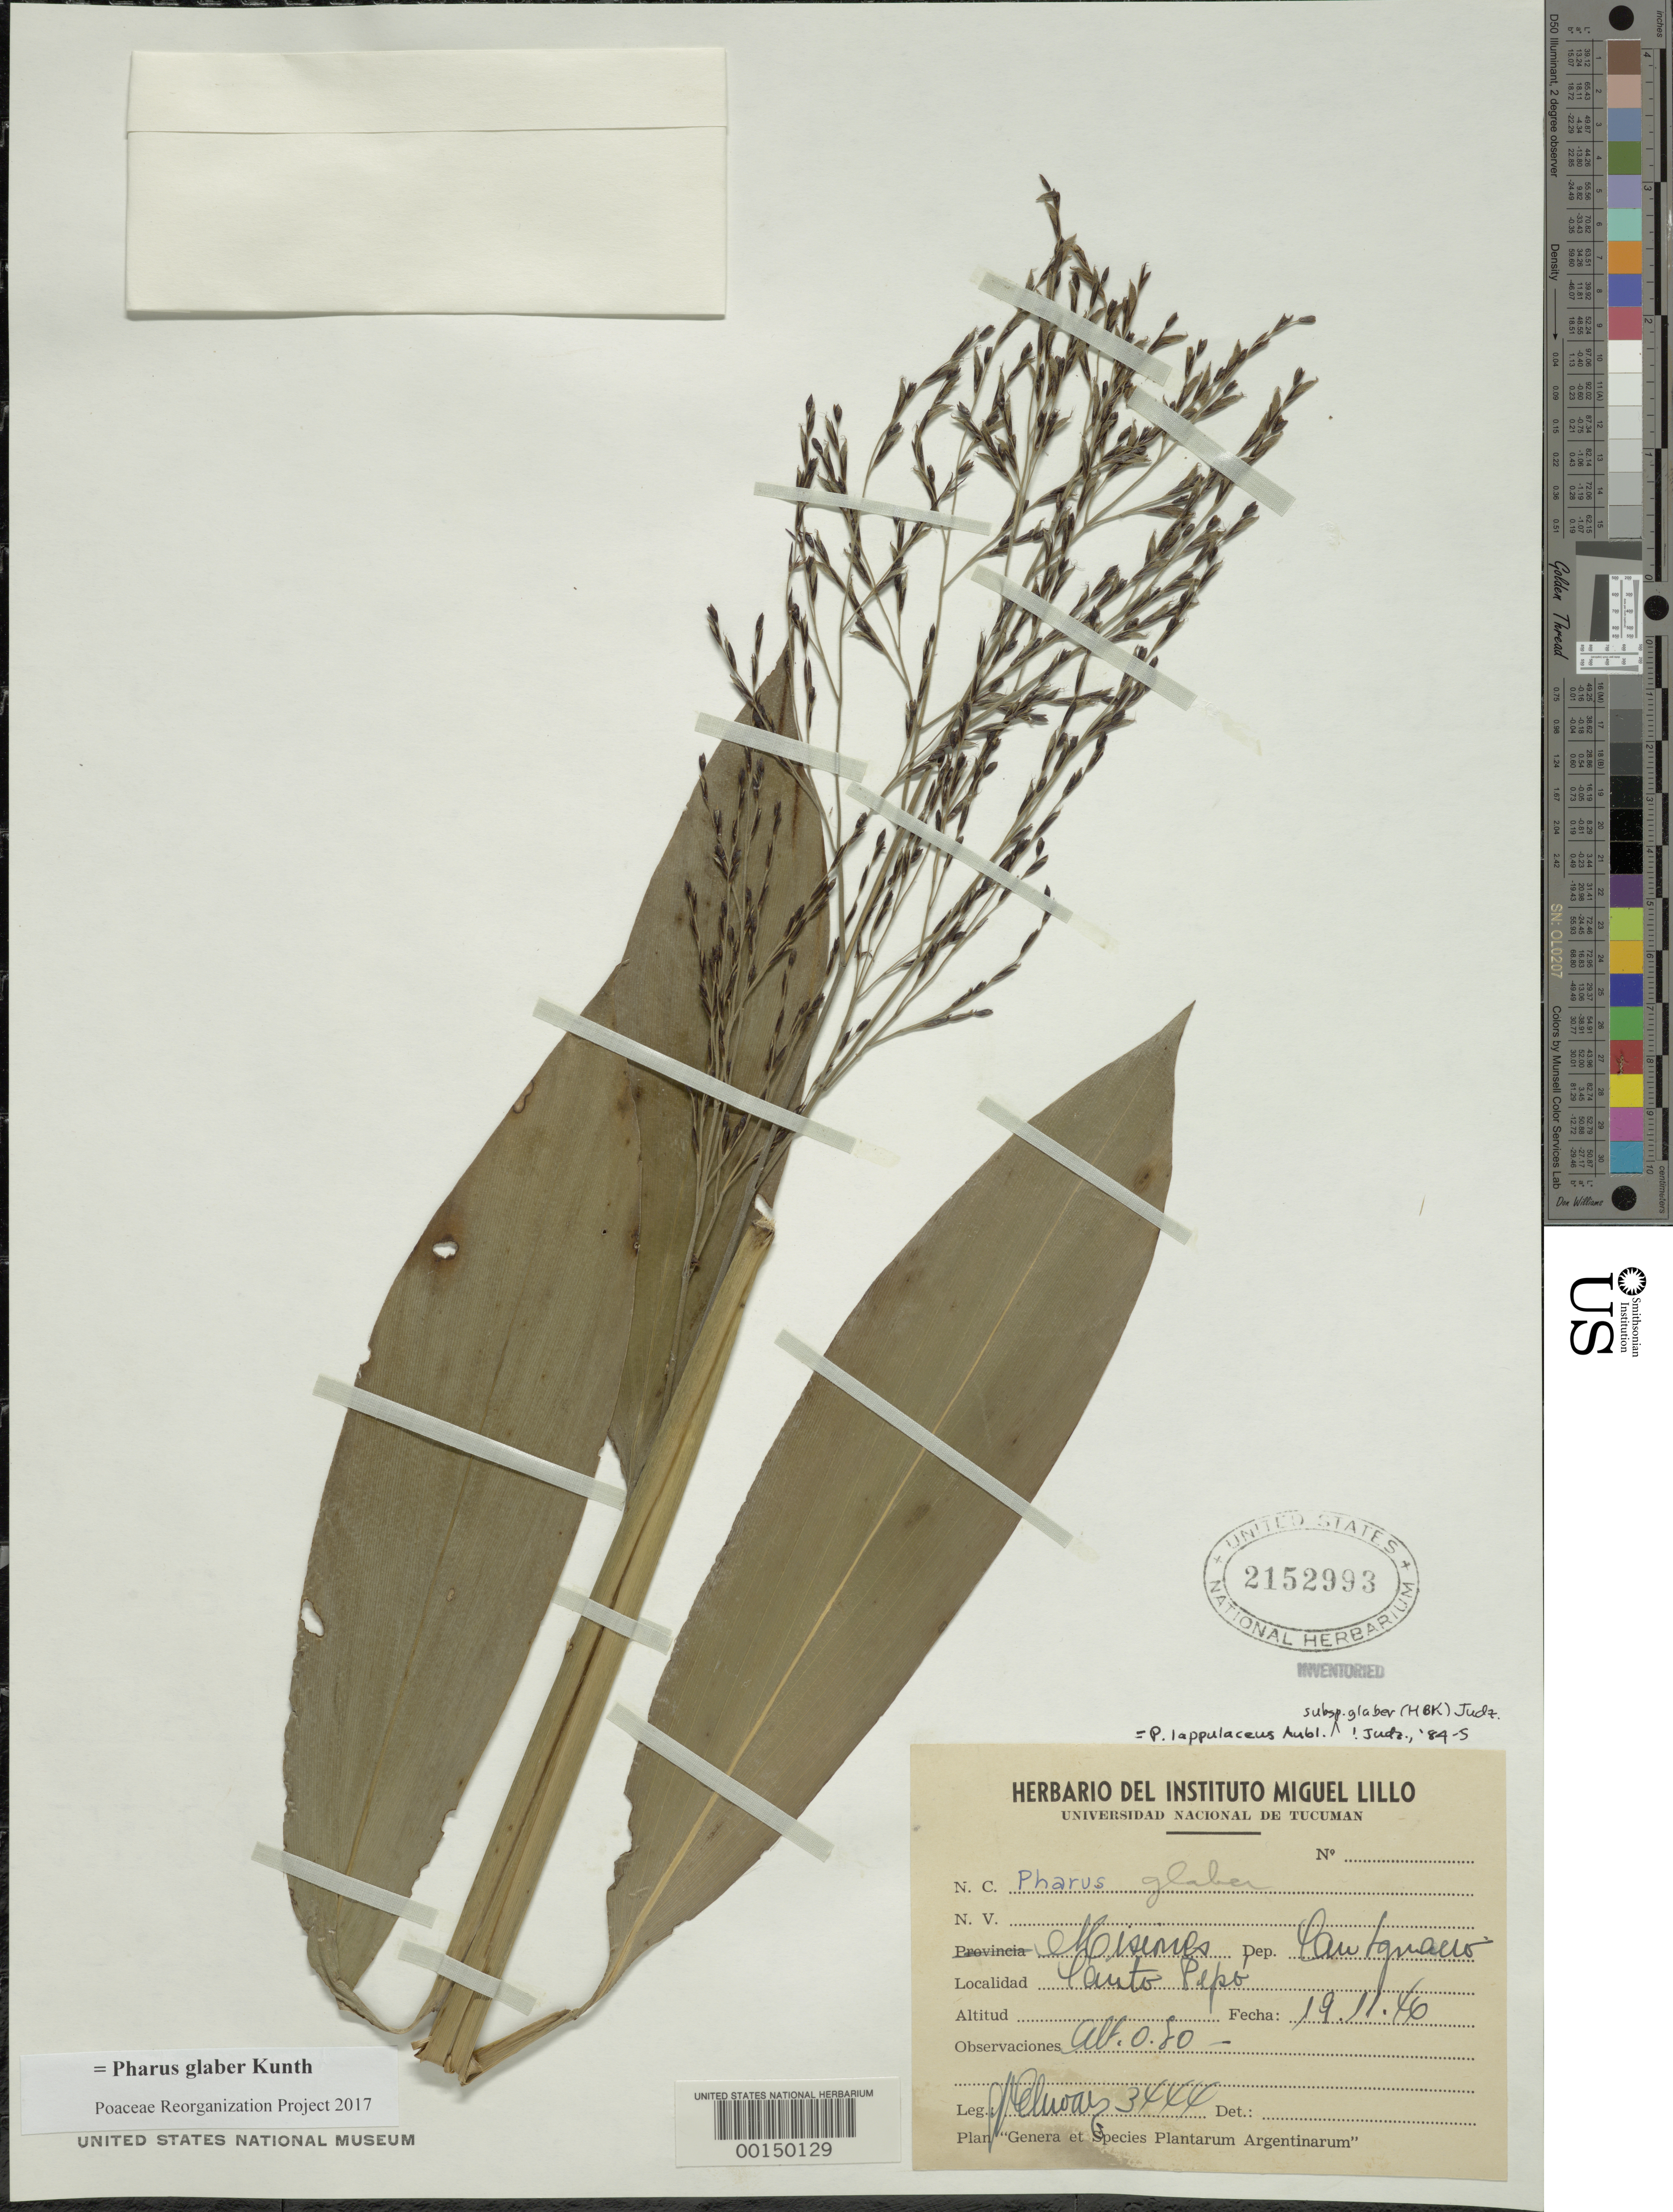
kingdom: Plantae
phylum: Tracheophyta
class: Liliopsida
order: Poales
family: Poaceae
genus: Pharus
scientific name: Pharus glaber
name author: Kunth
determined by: Poaceae Reorganization Project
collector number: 3444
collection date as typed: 19 Nov 1946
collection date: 1946-11-19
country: Argentina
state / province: Misiones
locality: Canto Pepo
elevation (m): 80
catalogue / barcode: US 2152993